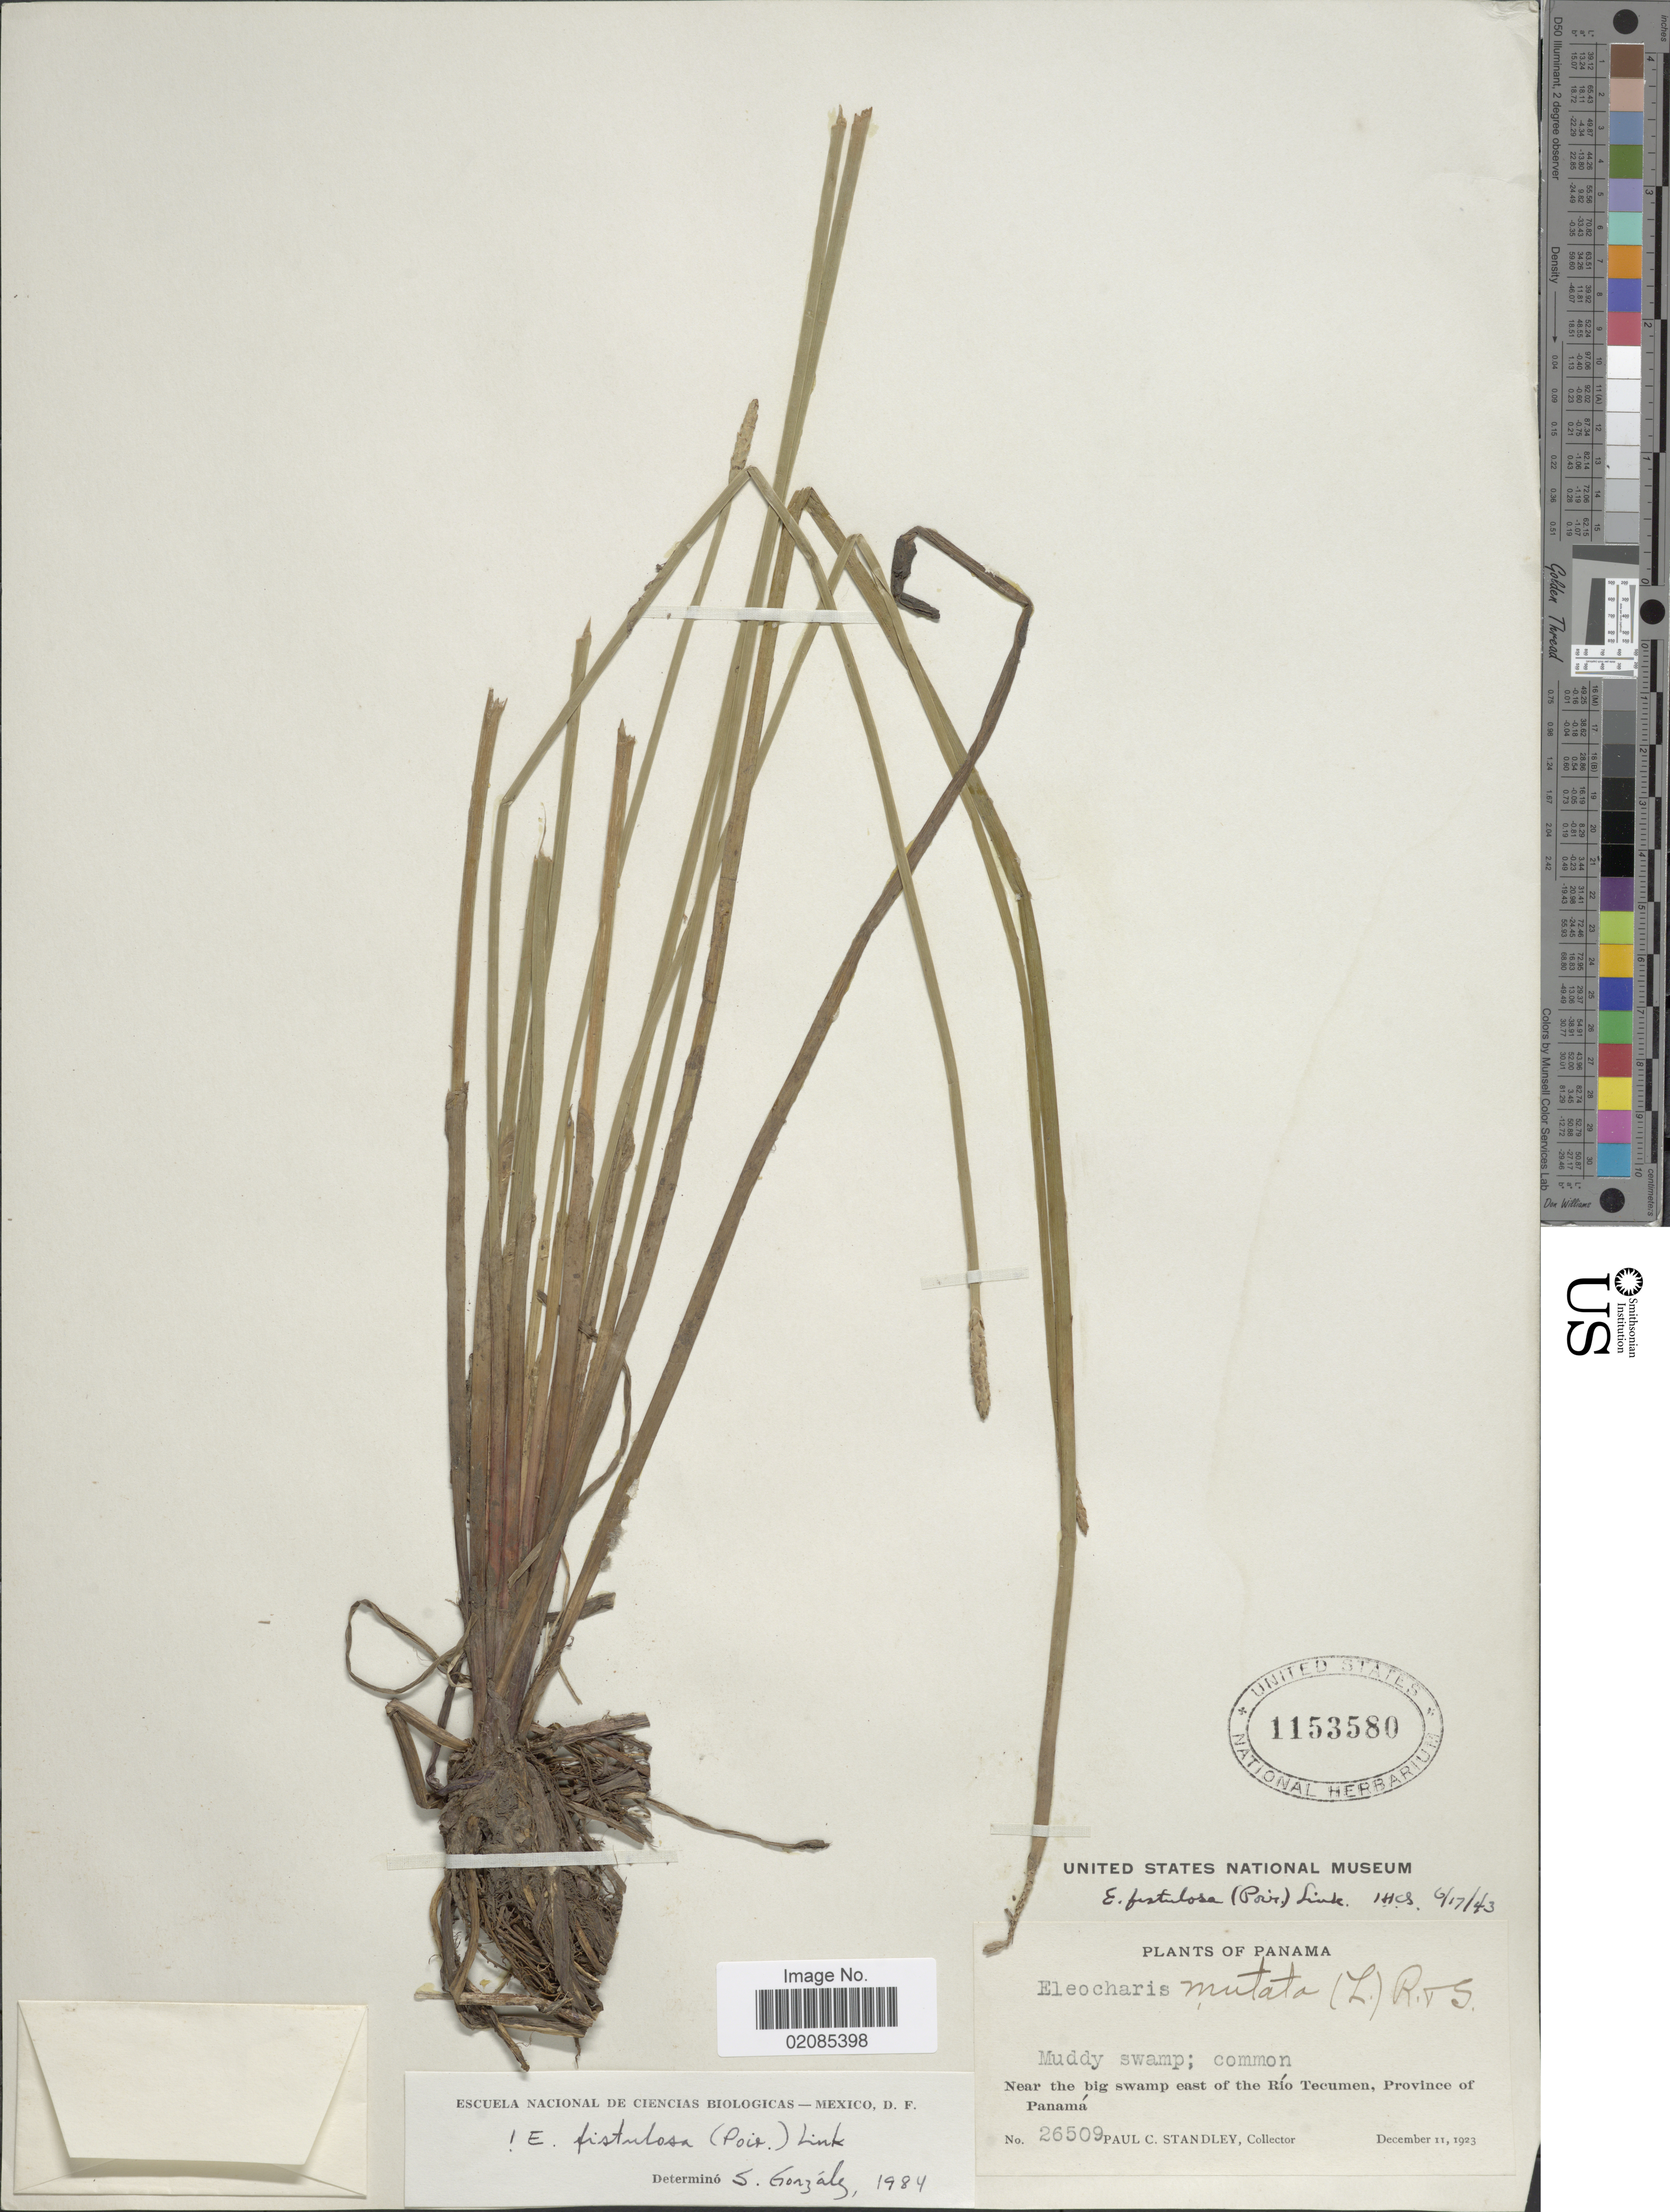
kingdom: Plantae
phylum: Tracheophyta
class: Liliopsida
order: Poales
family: Cyperaceae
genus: Eleocharis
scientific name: Eleocharis acutangula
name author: (Roxb.) Schult.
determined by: Strong, Mark T., (BOT), Smithsonian Institution - National Museum of Natural History (UNITED STATES)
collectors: P. C. Standley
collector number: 26509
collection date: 1923-12-11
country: Panama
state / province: Panamá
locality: Muddy swamp, near the big swamp east of the Rio Tecumen.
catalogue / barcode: US 1153580